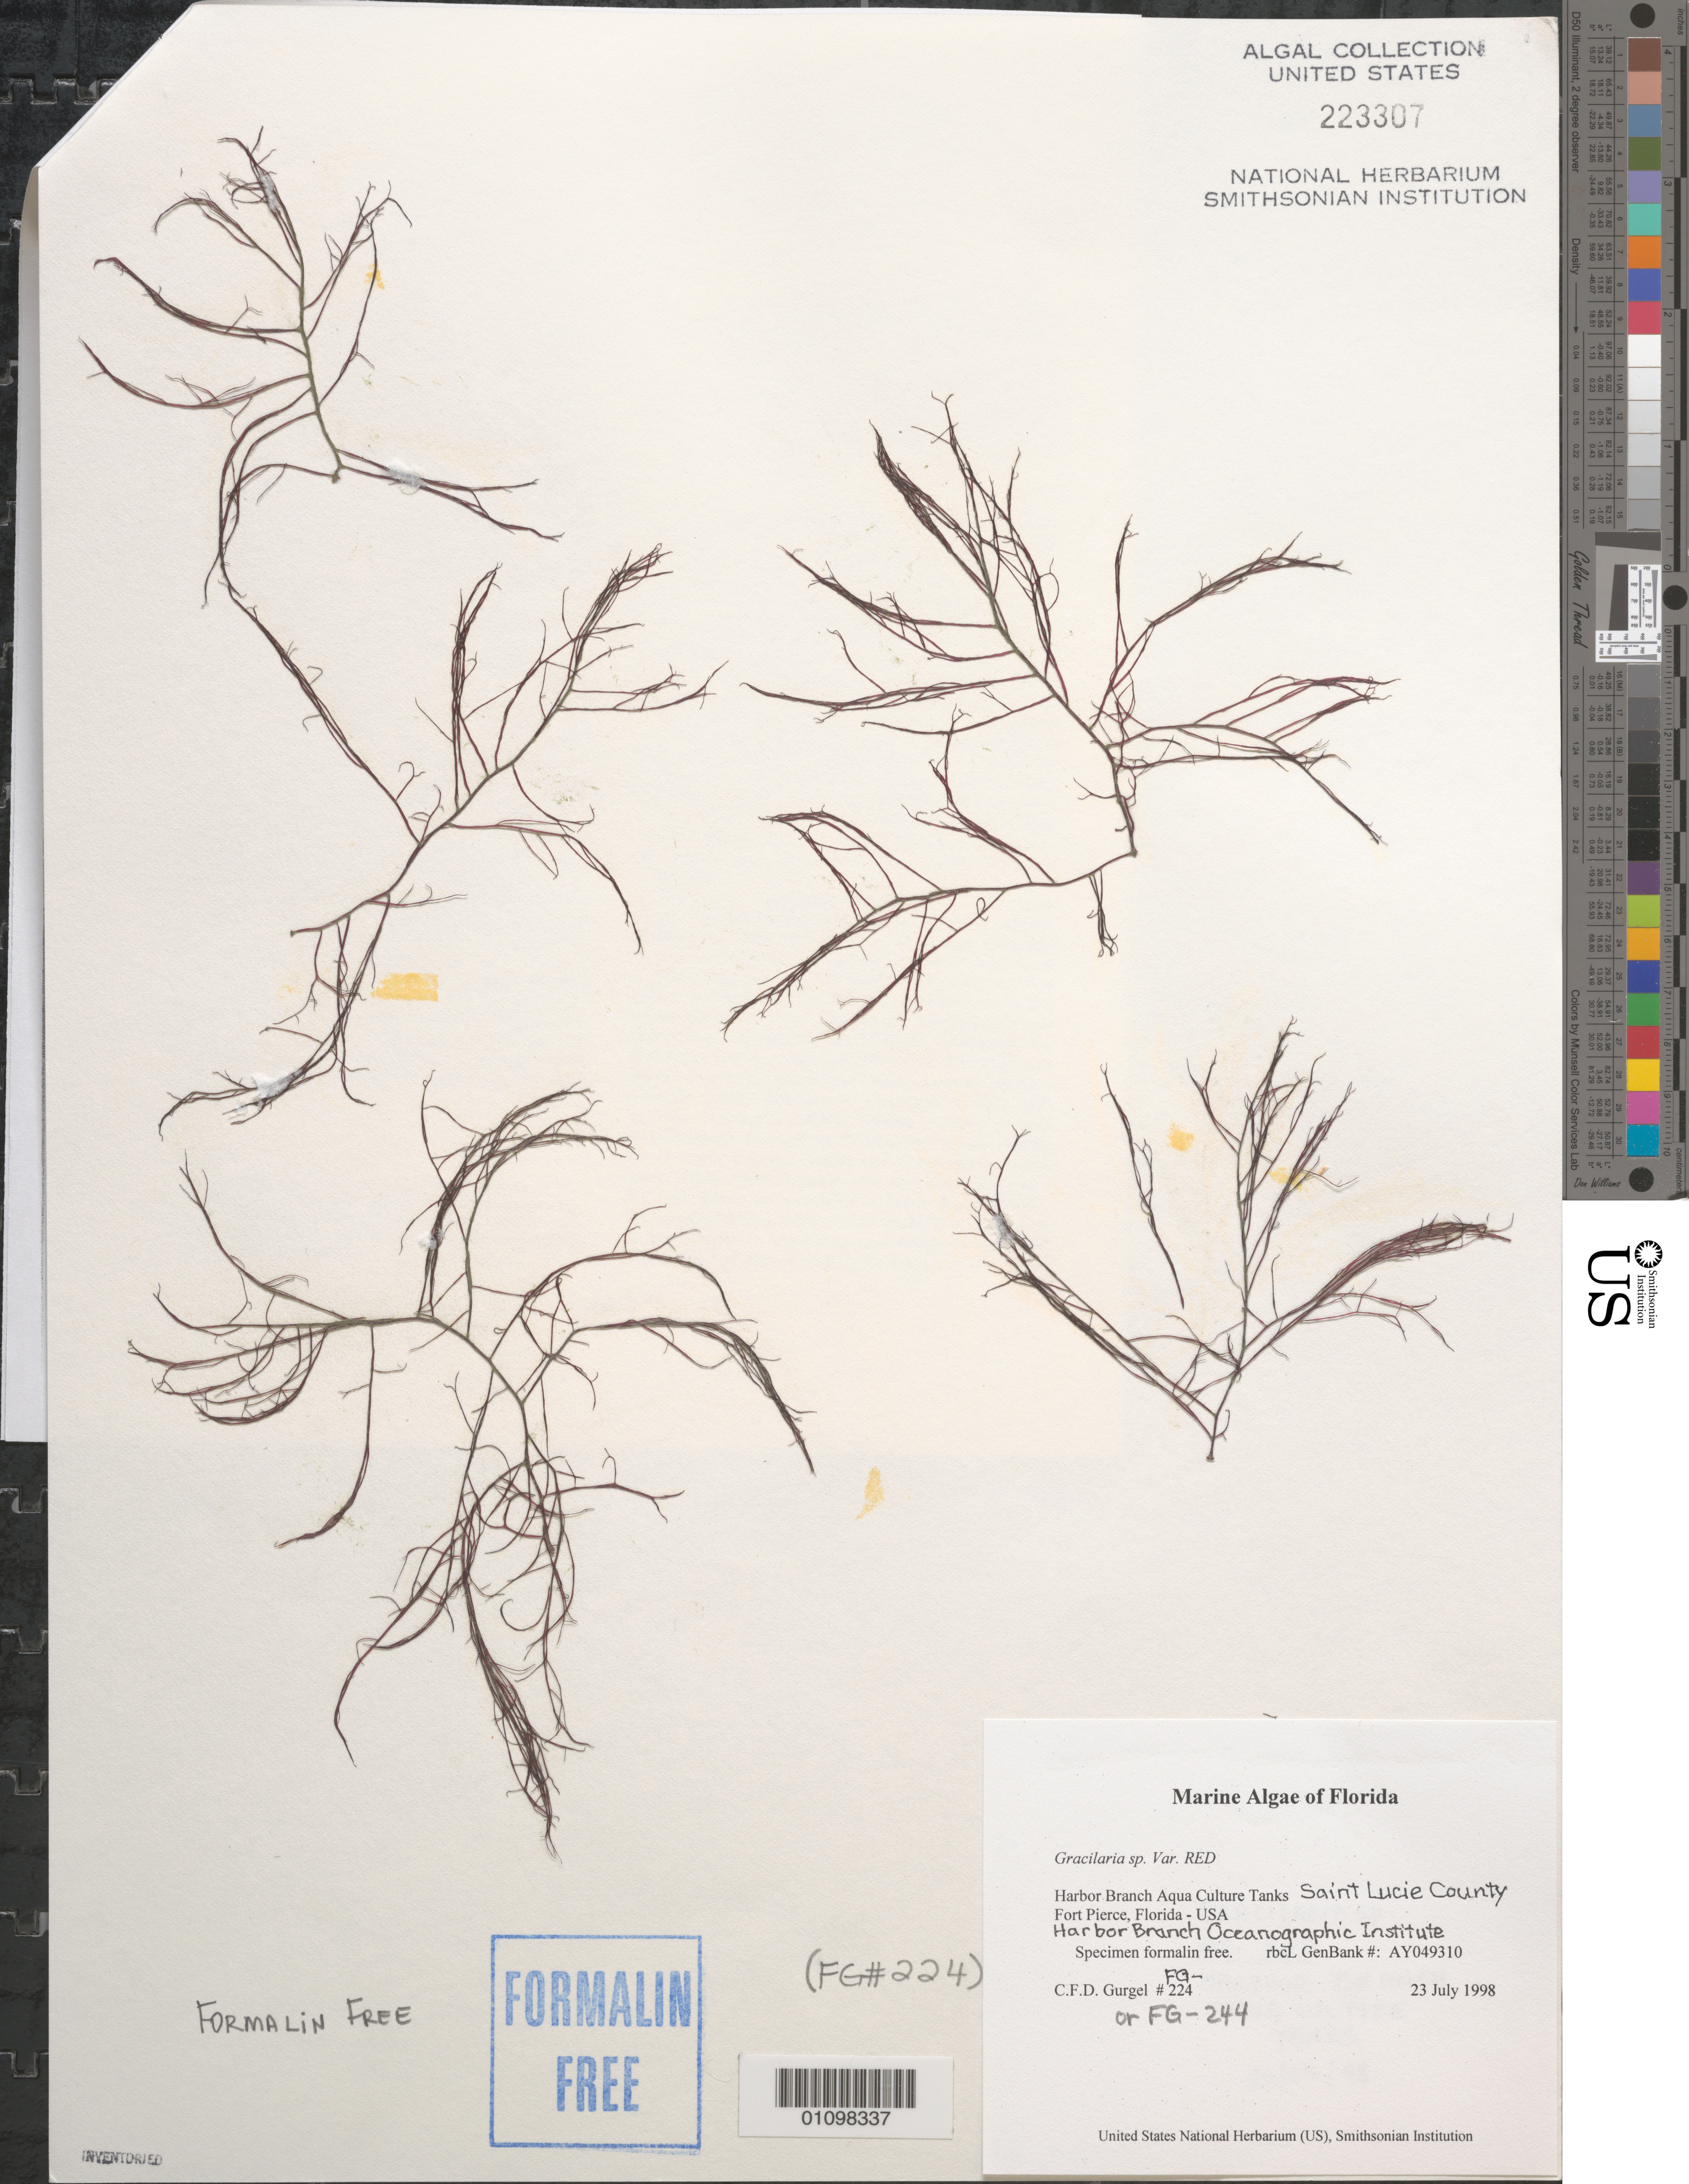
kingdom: Plantae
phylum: Rhodophyta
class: Florideophyceae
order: Gracilariales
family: Gracilariaceae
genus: Gracilaria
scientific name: Gracilaria sp.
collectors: C. Gurgel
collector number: FG-224 or FG-244 & rbcL GenBank AY049310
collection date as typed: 23 Jul 1998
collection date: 1998-07-23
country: United States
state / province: Florida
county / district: Saint Lucie County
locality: Harbor Branch Aqua Culture tanks, Harbor Branch Oceanographic Institute, Fort Pierce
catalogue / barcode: US 223307